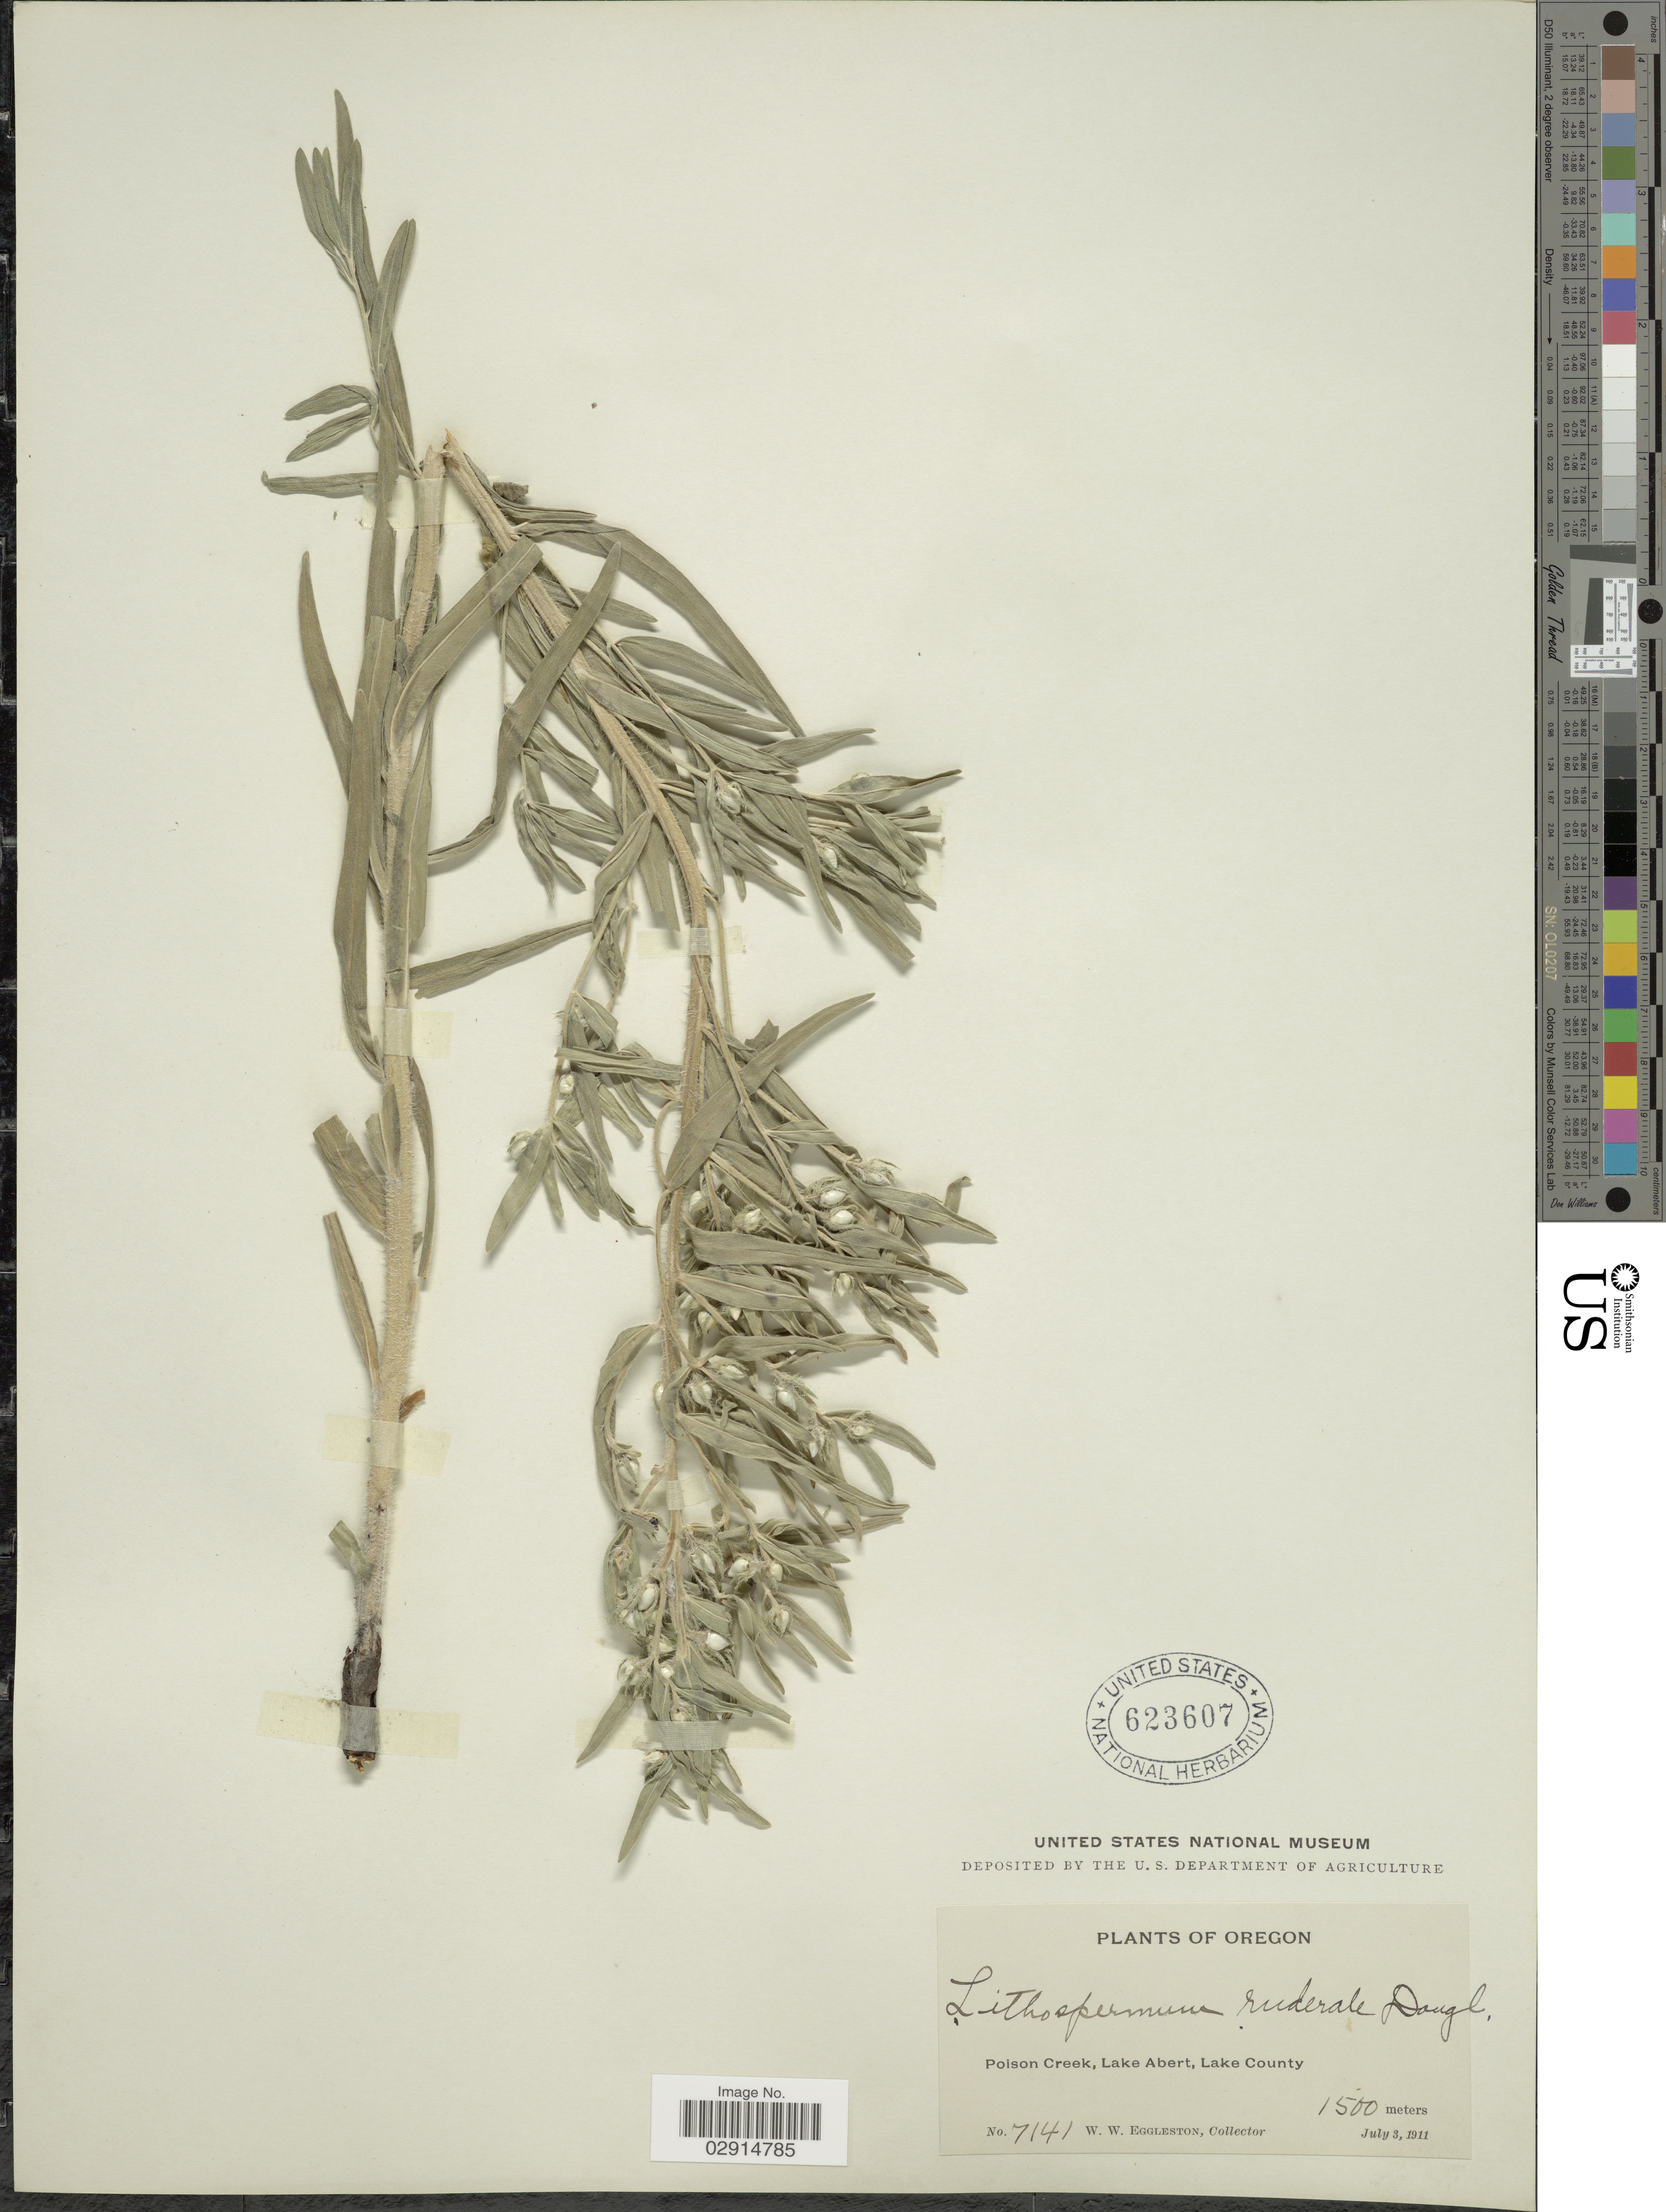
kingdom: Plantae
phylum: Tracheophyta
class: Magnoliopsida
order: Boraginales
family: Boraginaceae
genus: Lithospermum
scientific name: Lithospermum ruderale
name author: Douglas ex Lehm.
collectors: W. W. Eggleston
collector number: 7141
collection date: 1911-07-03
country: United States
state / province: Oregon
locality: Poison Creek, Lake Abert, Lake County.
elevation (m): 1500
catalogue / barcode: US 623607